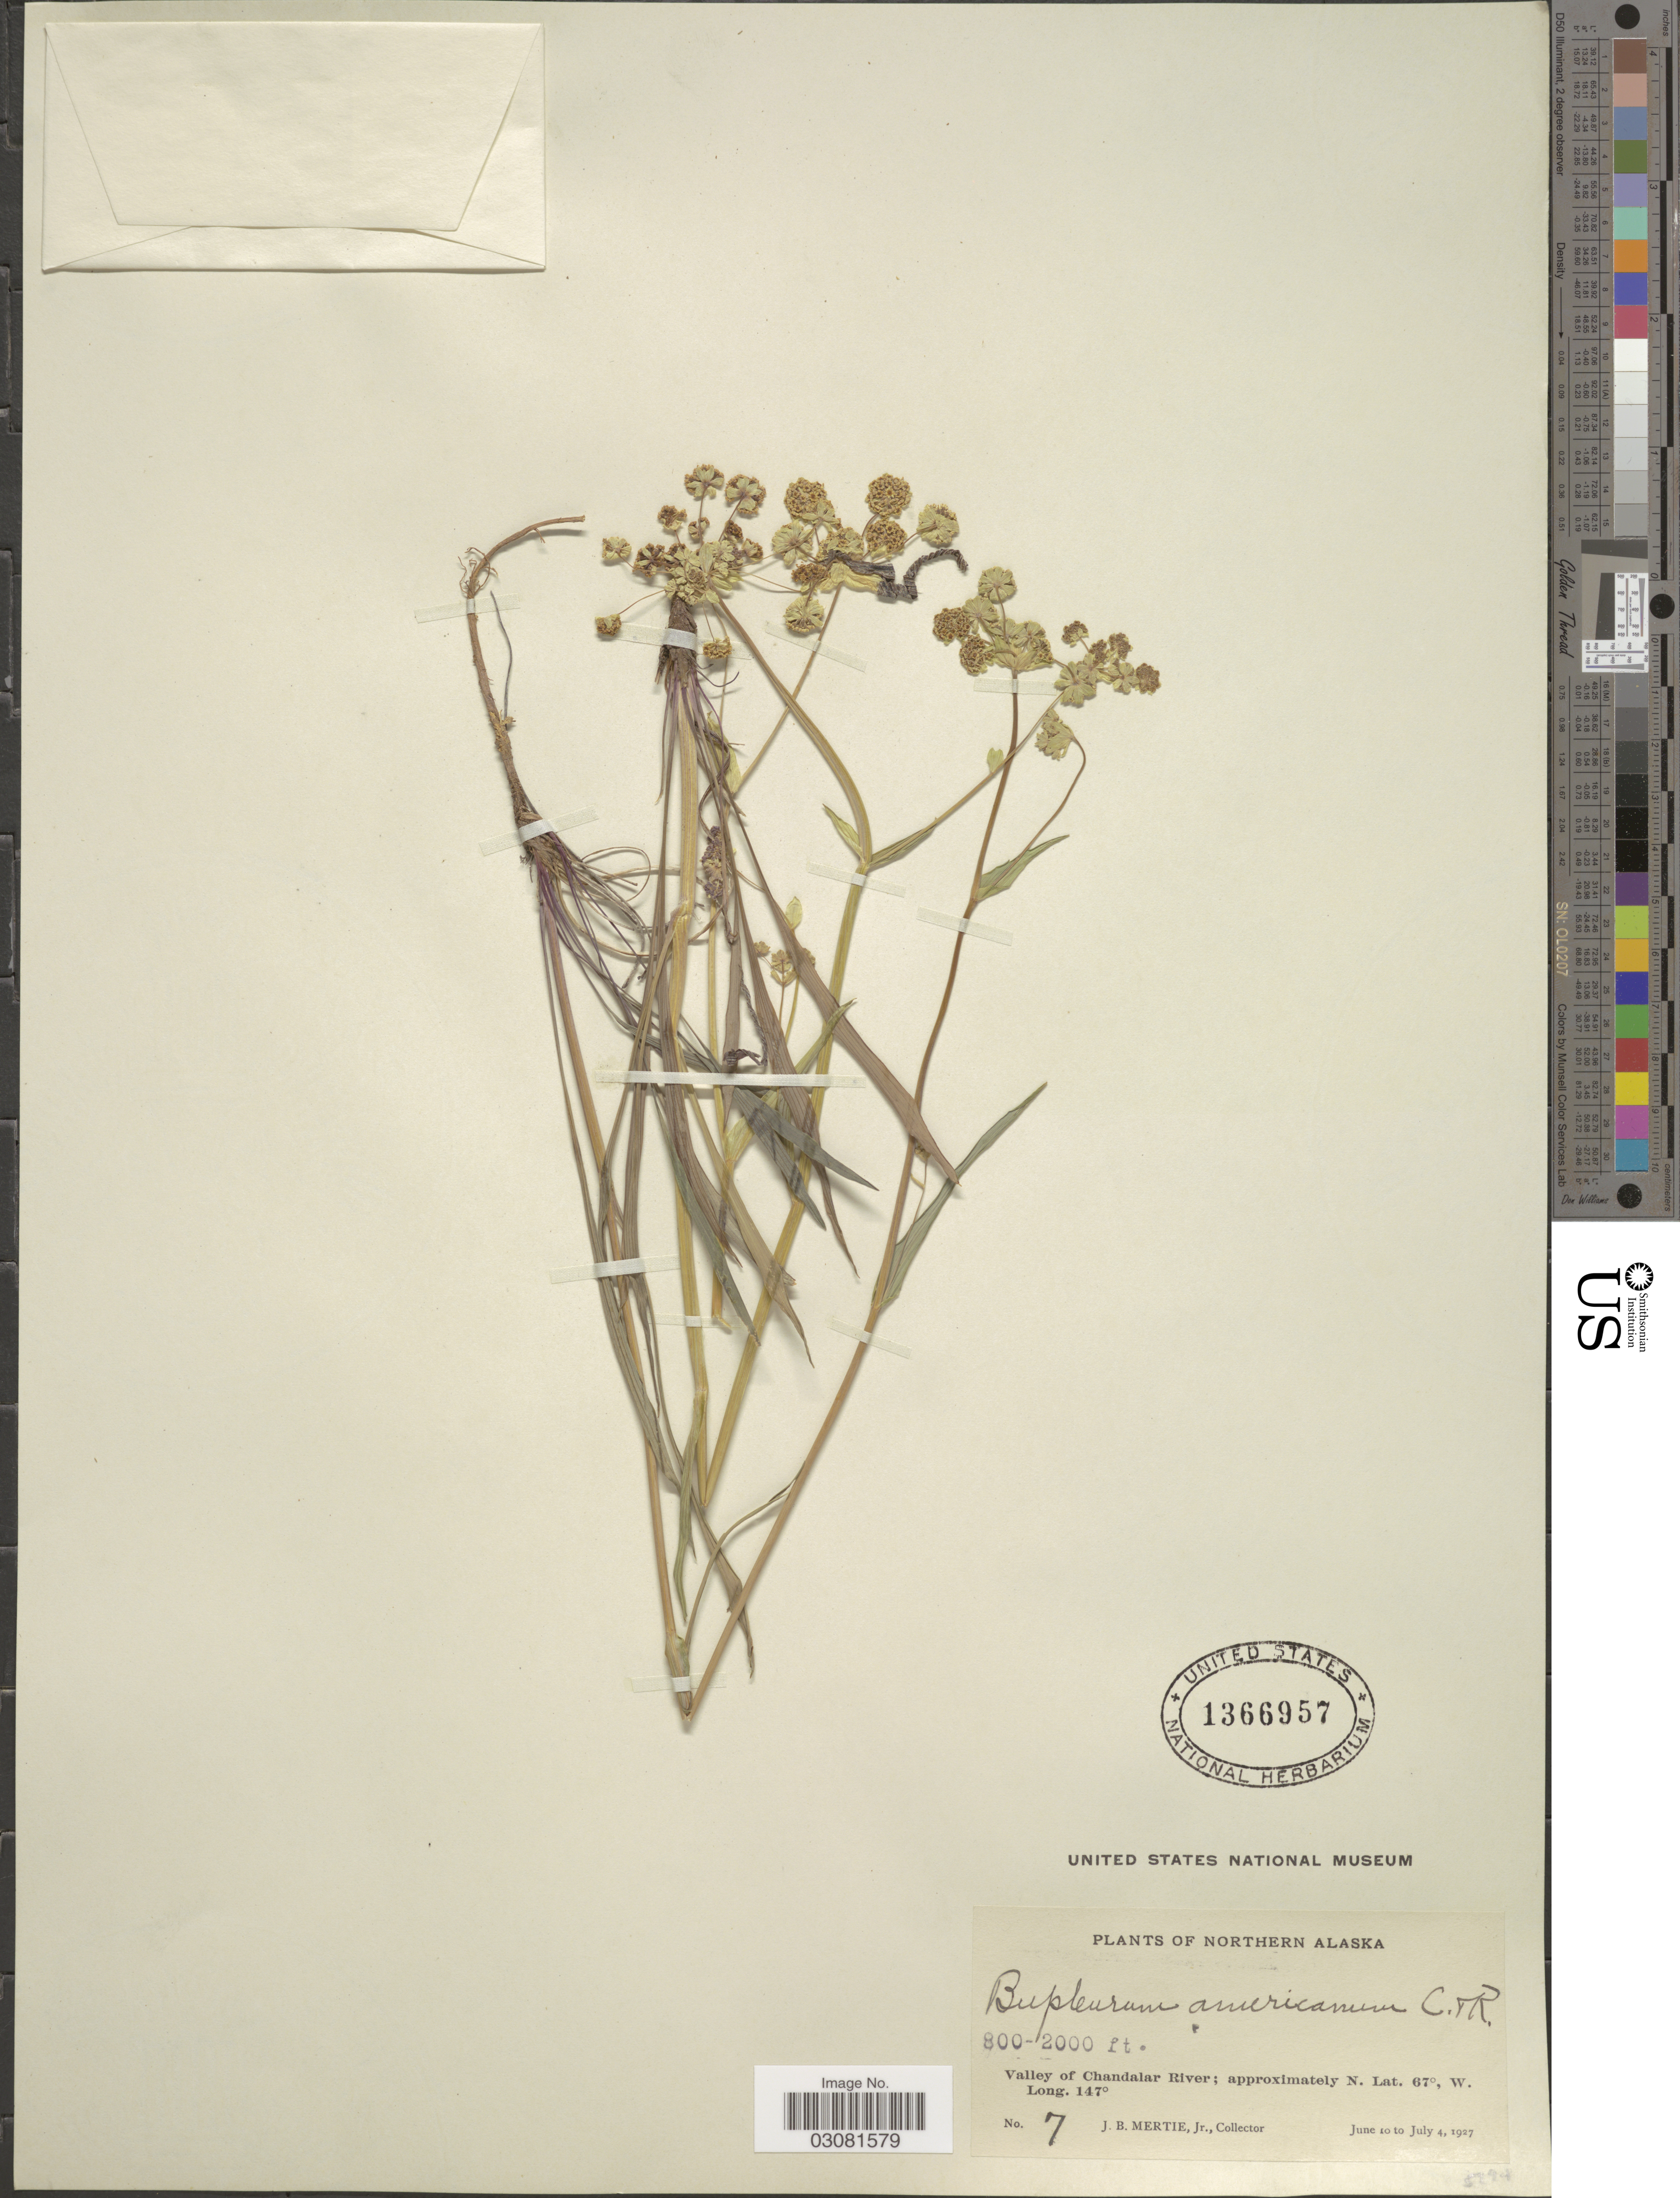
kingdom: Plantae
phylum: Tracheophyta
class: Magnoliopsida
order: Apiales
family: Apiaceae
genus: Bupleurum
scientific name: Bupleurum americanum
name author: J.M. Coult. & Rose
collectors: J. Mertie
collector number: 7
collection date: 1927-06-10/1927-07-04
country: United States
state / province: Alaska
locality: Northern Alaska, Valley of Chandalar River.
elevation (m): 244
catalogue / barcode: US 1366957